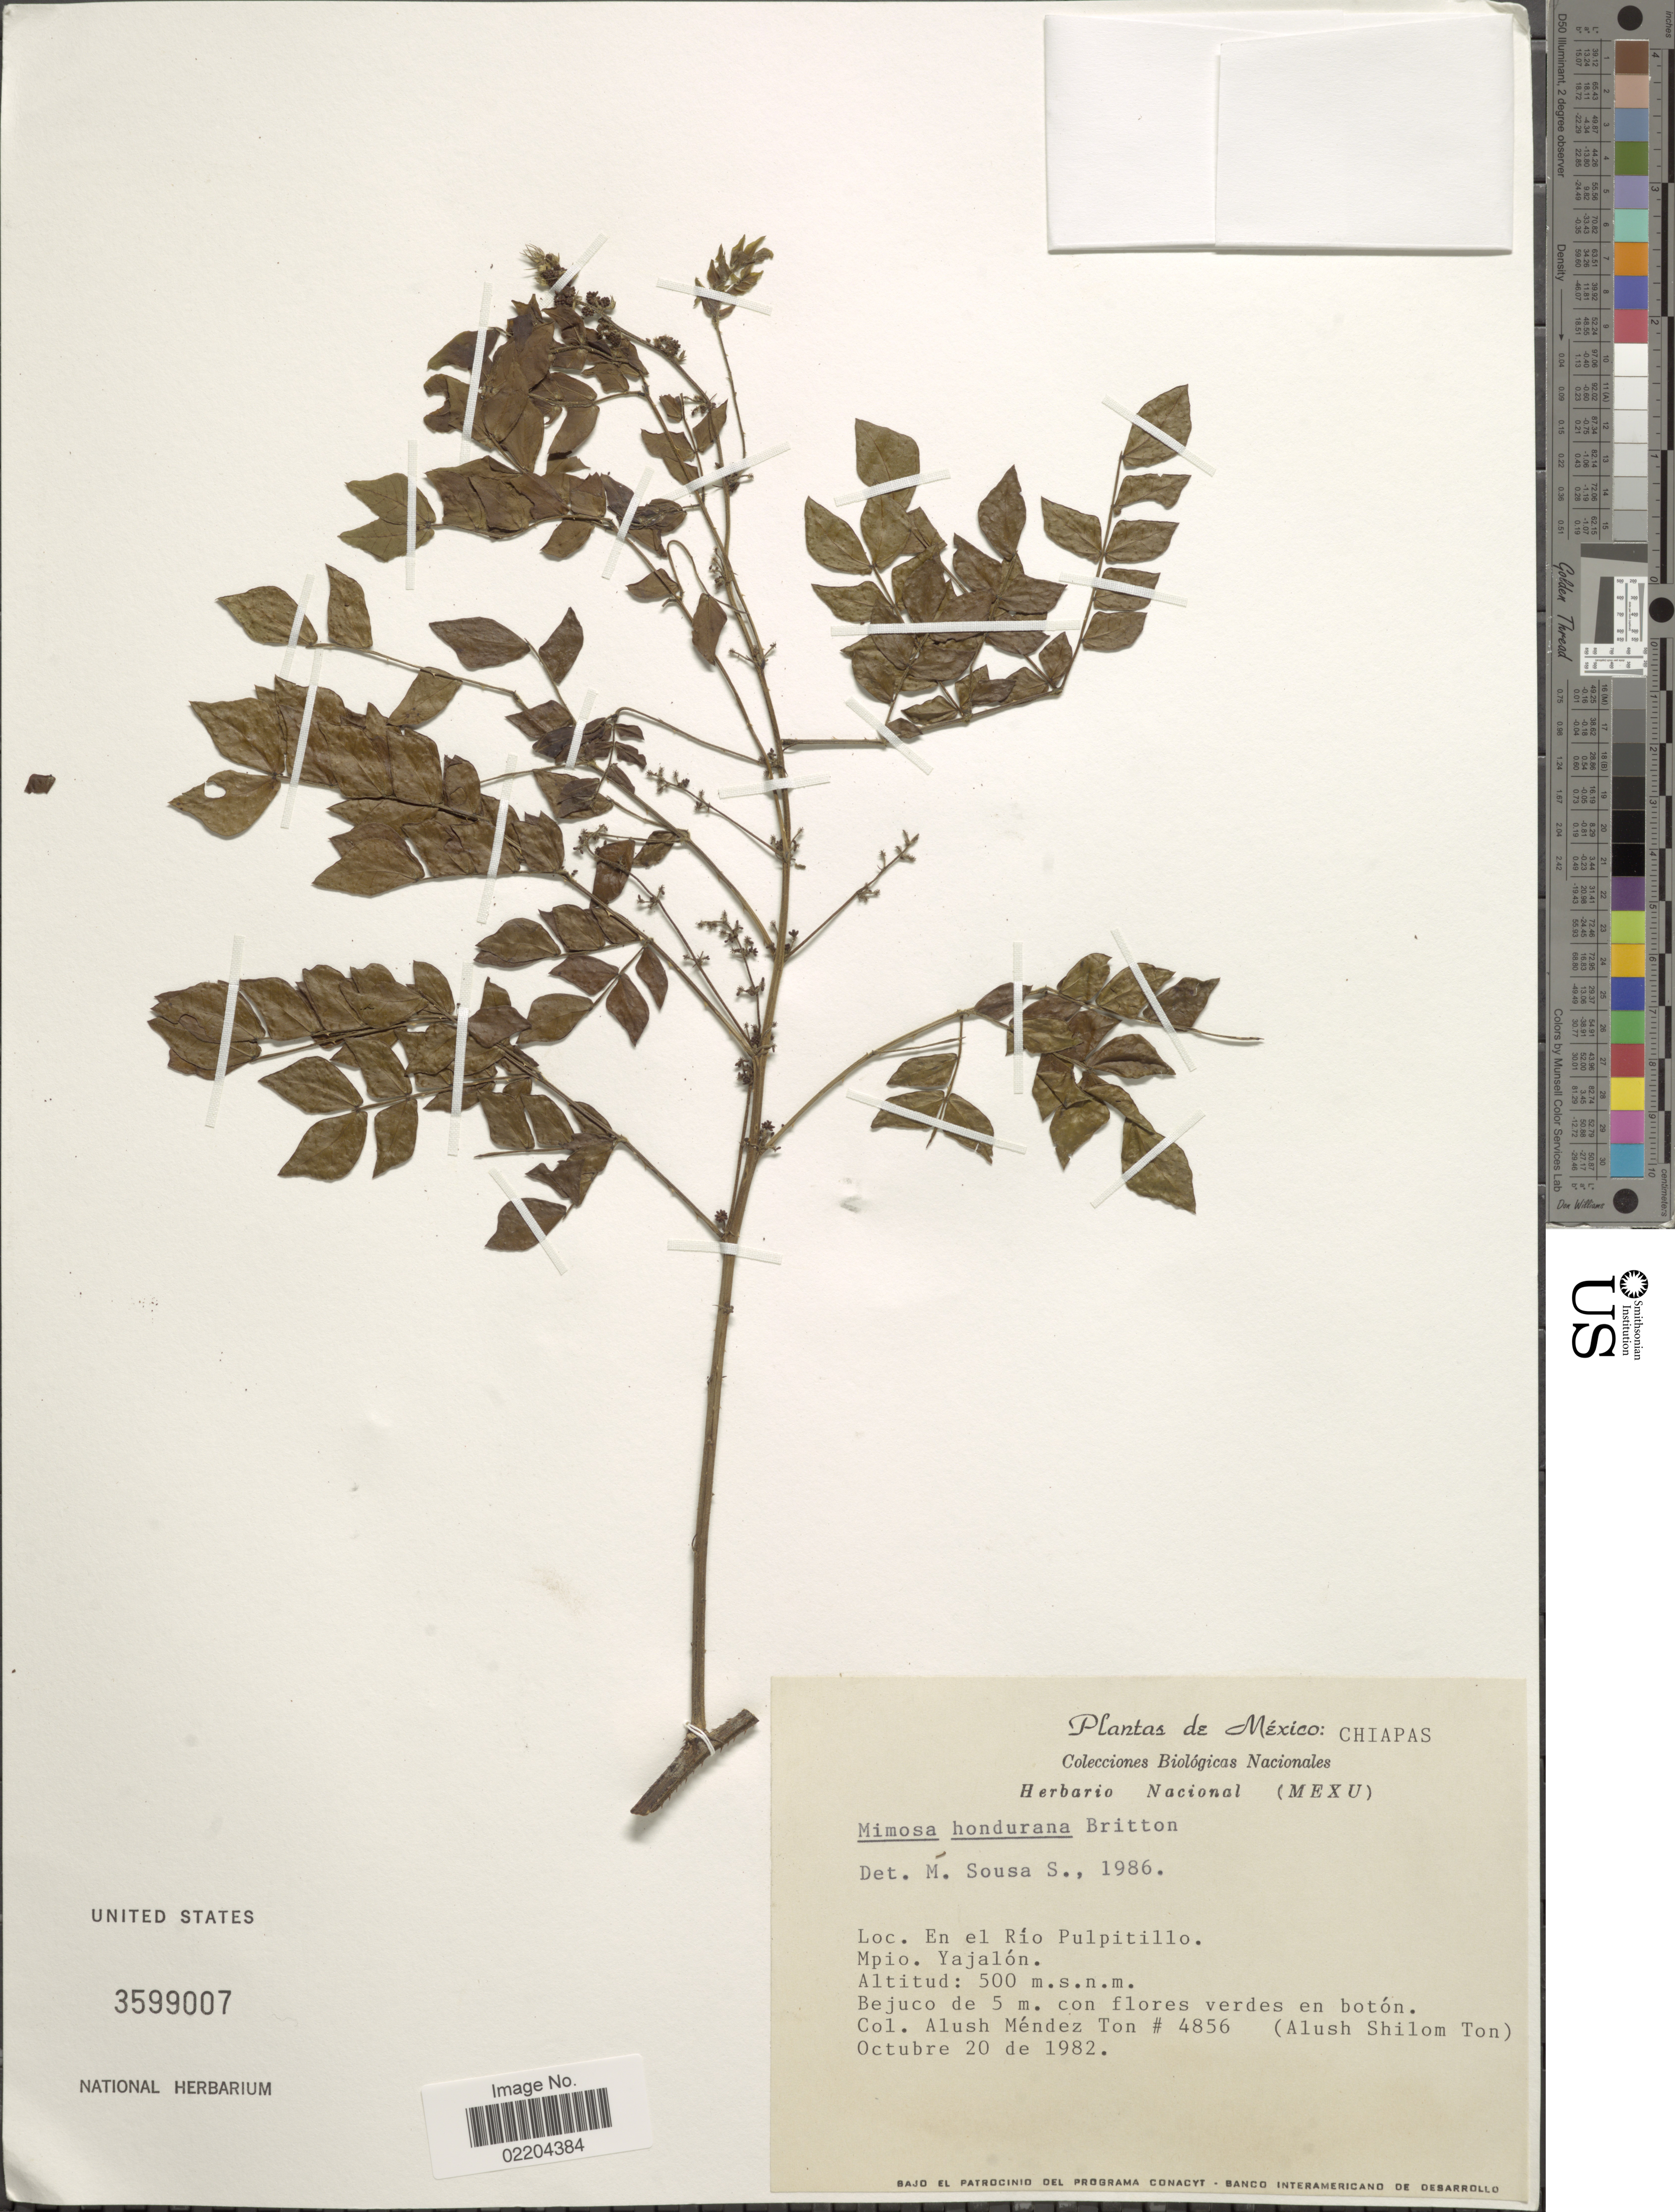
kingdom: Plantae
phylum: Tracheophyta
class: Magnoliopsida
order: Fabales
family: Fabaceae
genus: Mimosa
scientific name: Mimosa hondurana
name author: Britton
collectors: A. M. Ton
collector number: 4856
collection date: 1982-10-20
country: Mexico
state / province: Chiapas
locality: Chiapas. En el Rio Pulpitillo, Mpio. Yajalon.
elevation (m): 500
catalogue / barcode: US 3599007